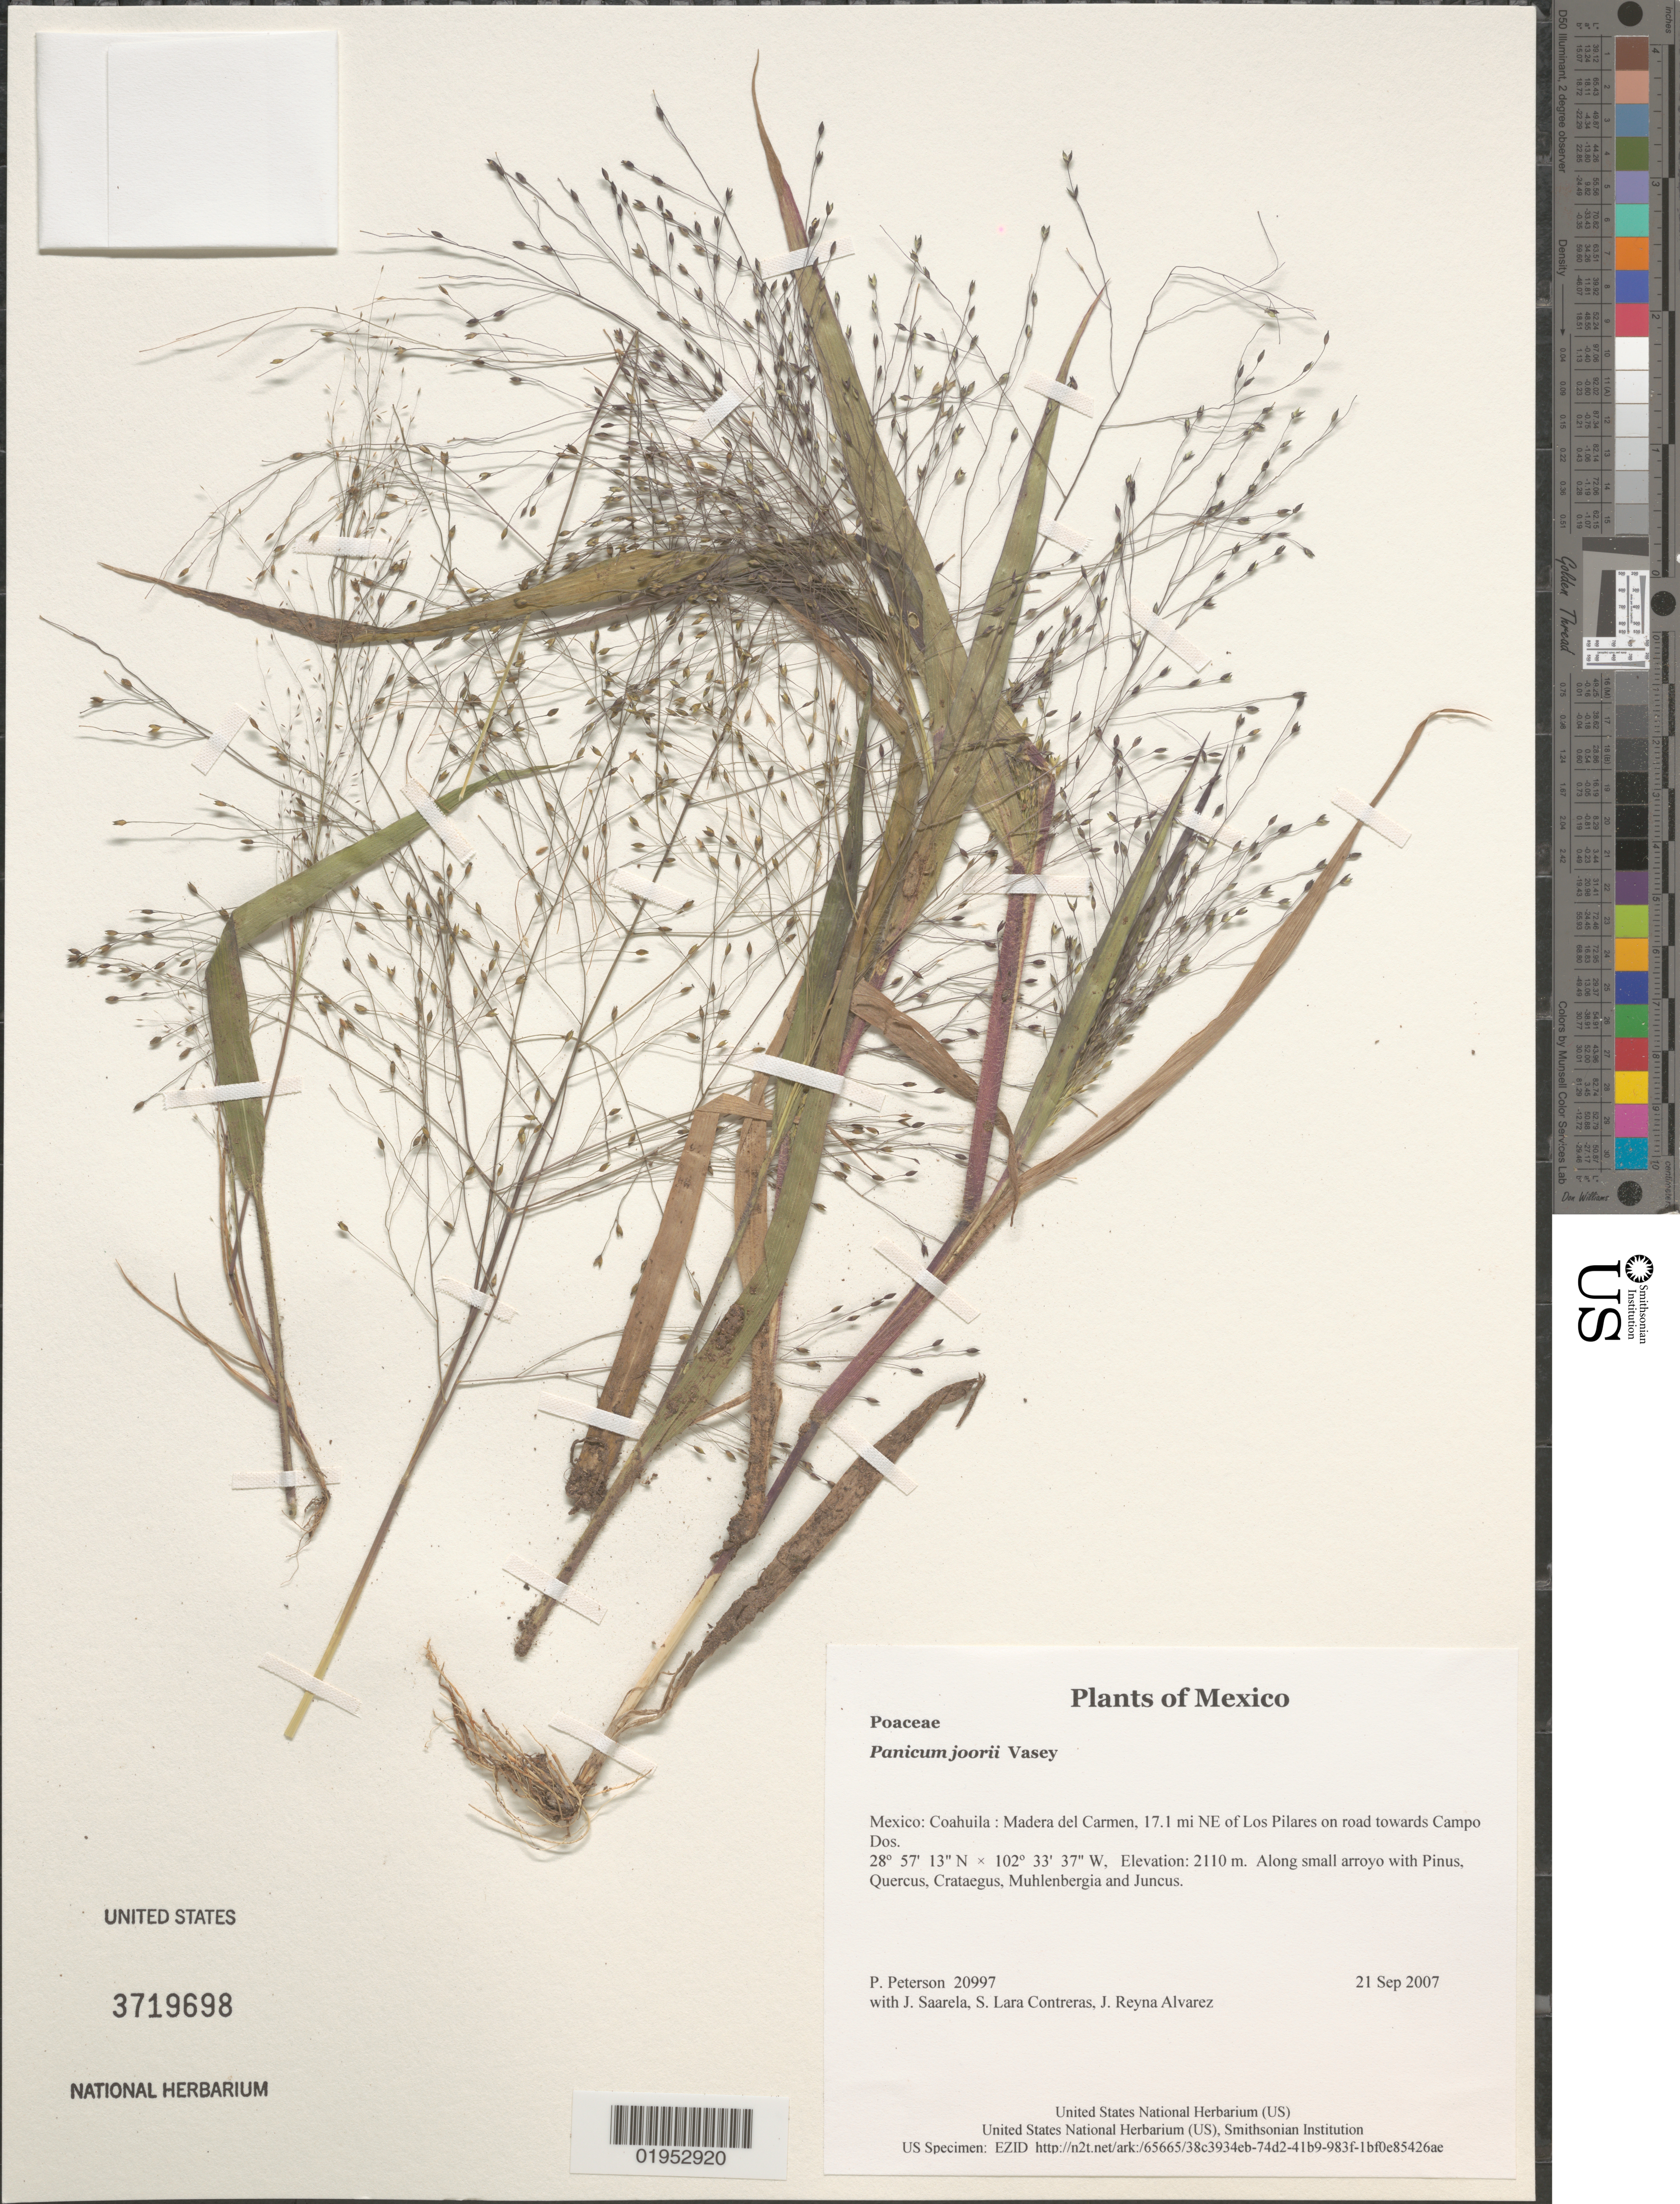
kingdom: Plantae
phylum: Tracheophyta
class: Liliopsida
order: Poales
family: Poaceae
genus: Panicum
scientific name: Panicum sp.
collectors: P. M. Peterson, J. Saarela, S. Lara Contreras & J. Reyna Alvarez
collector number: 20997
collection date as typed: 21 Sep 2007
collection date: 2007-09-21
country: Mexico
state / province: Coahuila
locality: Madera del Carmen, 17.1 mi NE of Los Pilares on road towards Campo Dos.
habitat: Along small arroyo with Pinus, Quercus, Crataegus, Muhlenbergia and Juncus.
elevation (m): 2110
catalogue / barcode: US 3719698